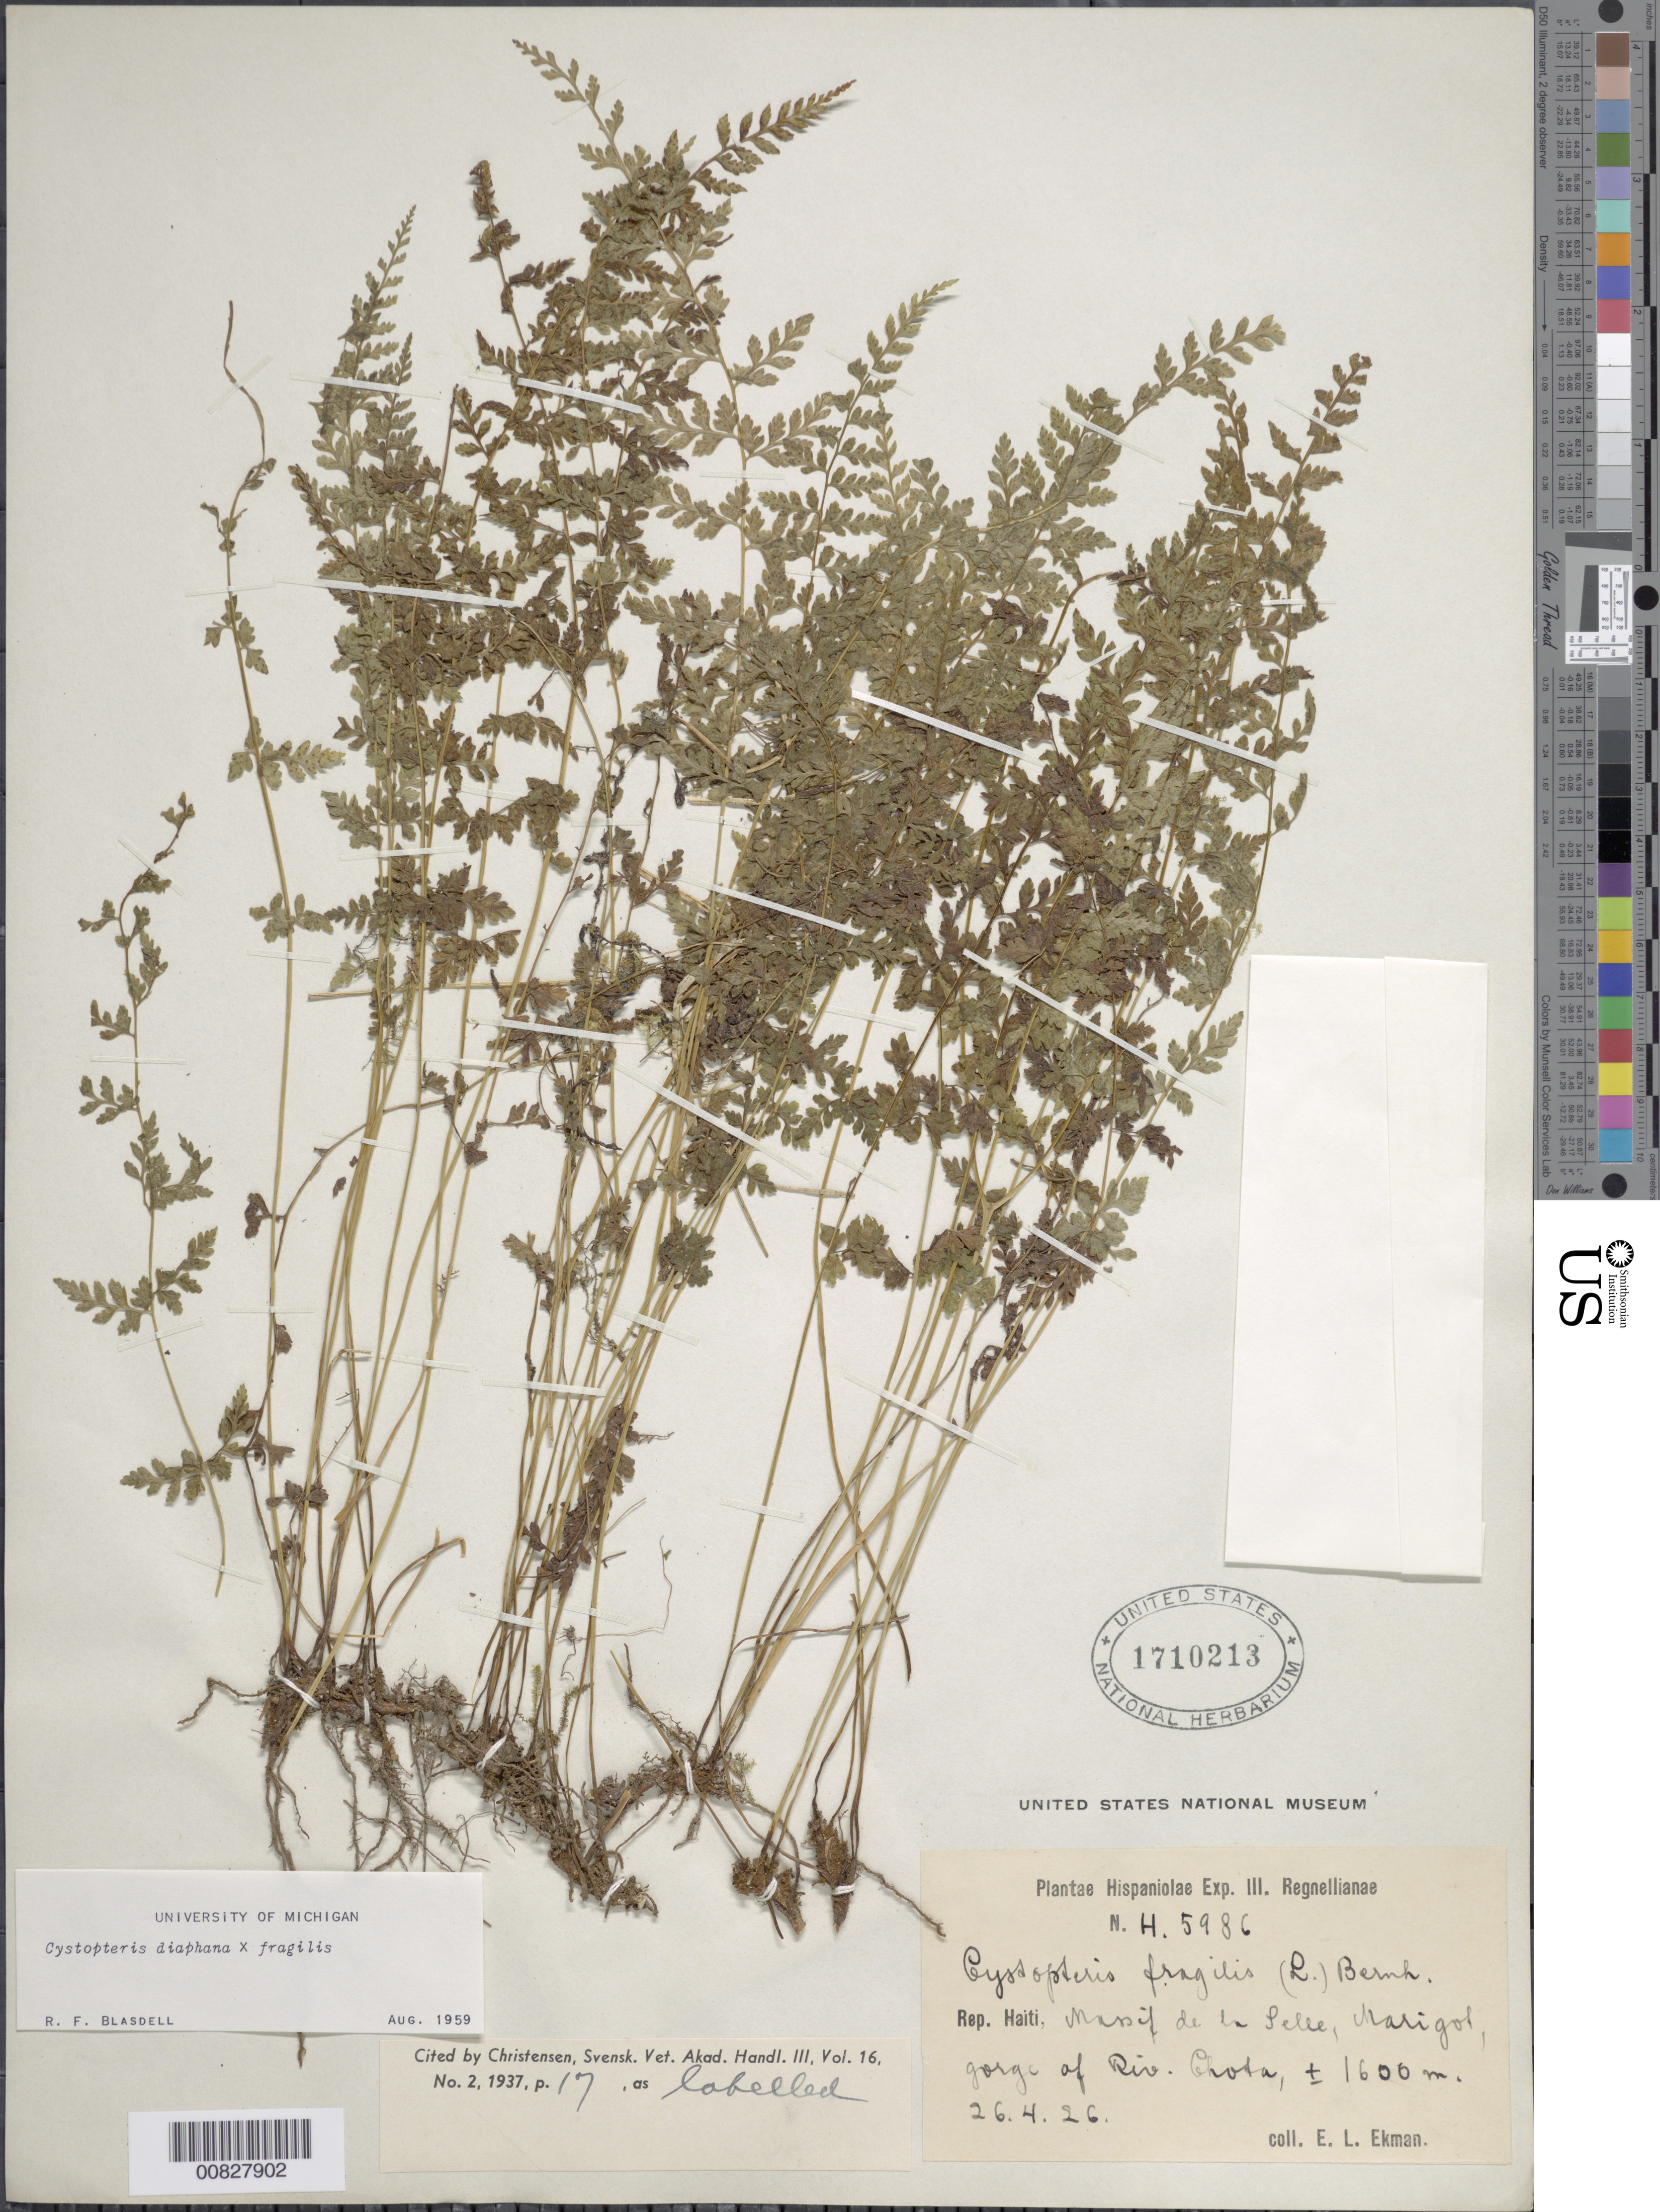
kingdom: Plantae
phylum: Tracheophyta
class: Polypodiopsida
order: Polypodiales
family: Cystopteridaceae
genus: Cystopteris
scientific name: Cystopteris diaphana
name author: (Bory) Blasdell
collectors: E. L. Ekman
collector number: H 5986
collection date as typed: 26 Apr 1926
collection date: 1926-04-26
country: Haiti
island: Hispaniola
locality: Massif de la Selle, Marigot, riv. Chota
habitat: Gorge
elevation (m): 1600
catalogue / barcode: US 1710213